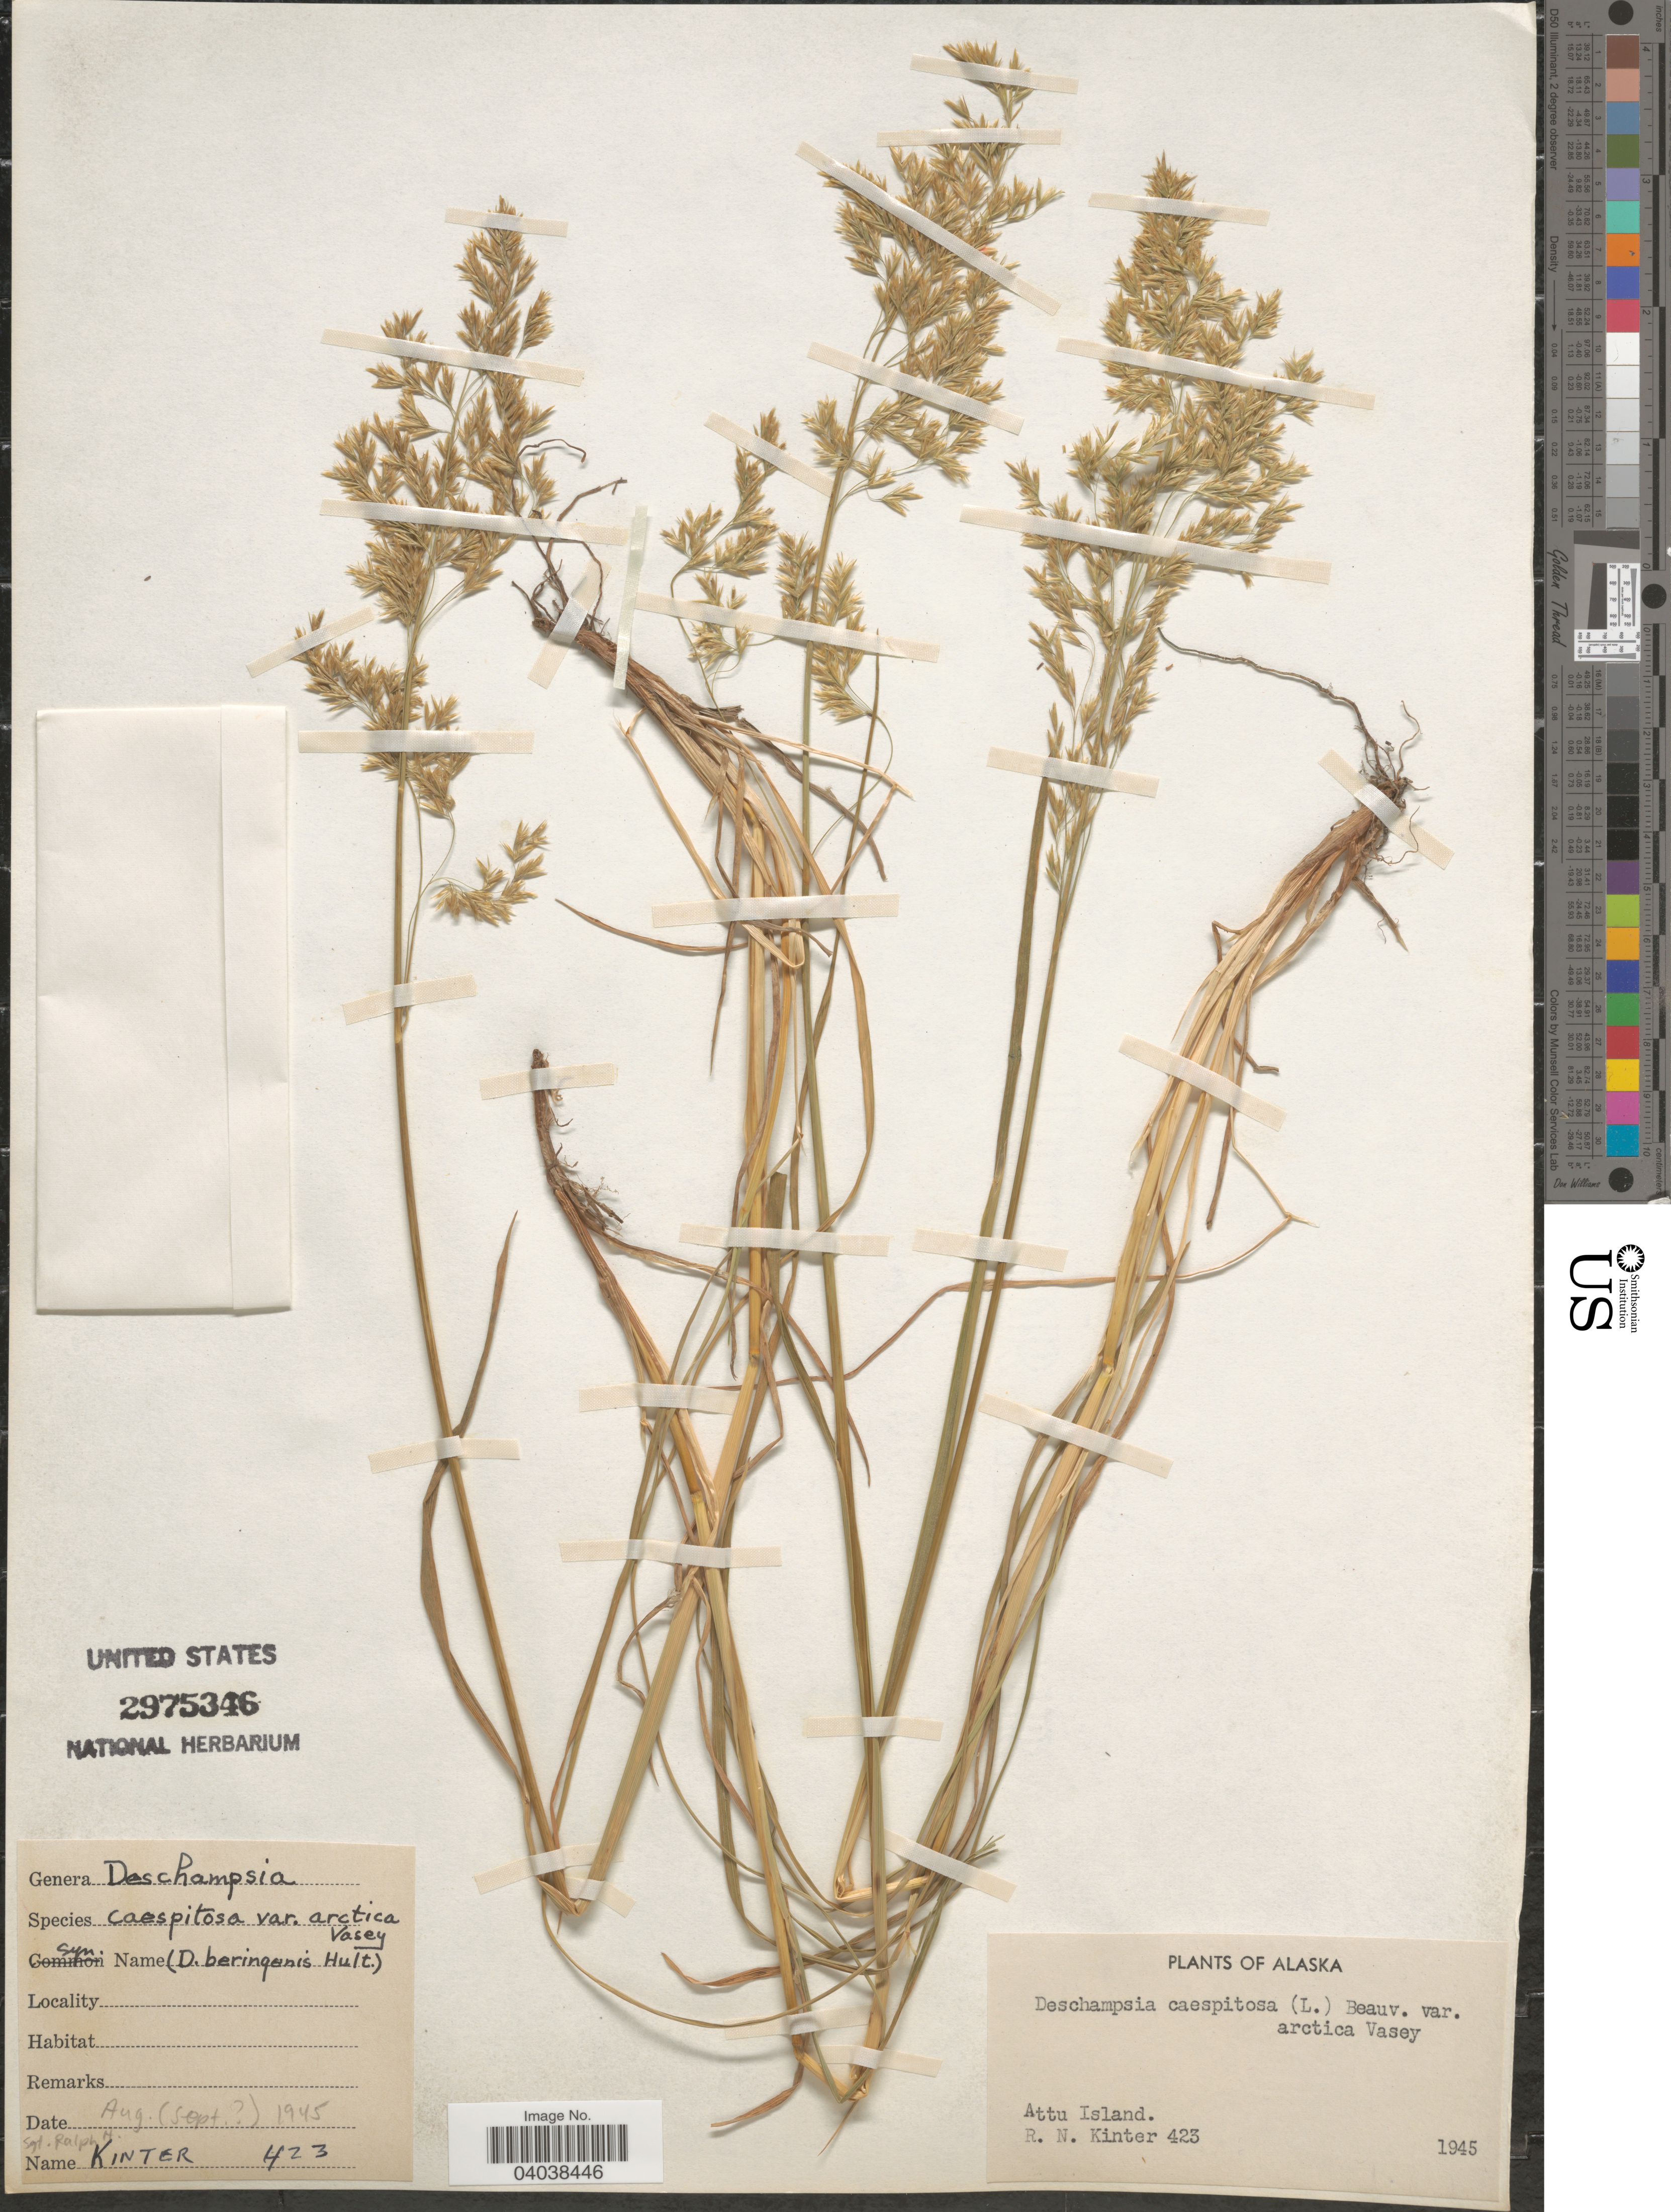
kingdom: Plantae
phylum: Tracheophyta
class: Liliopsida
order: Poales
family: Poaceae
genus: Deschampsia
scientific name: Deschampsia cespitosa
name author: (L.) P. Beauv.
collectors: R. Kinter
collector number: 423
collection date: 1945-08/1945-09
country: United States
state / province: Alaska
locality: Attu Island.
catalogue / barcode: US 2975346